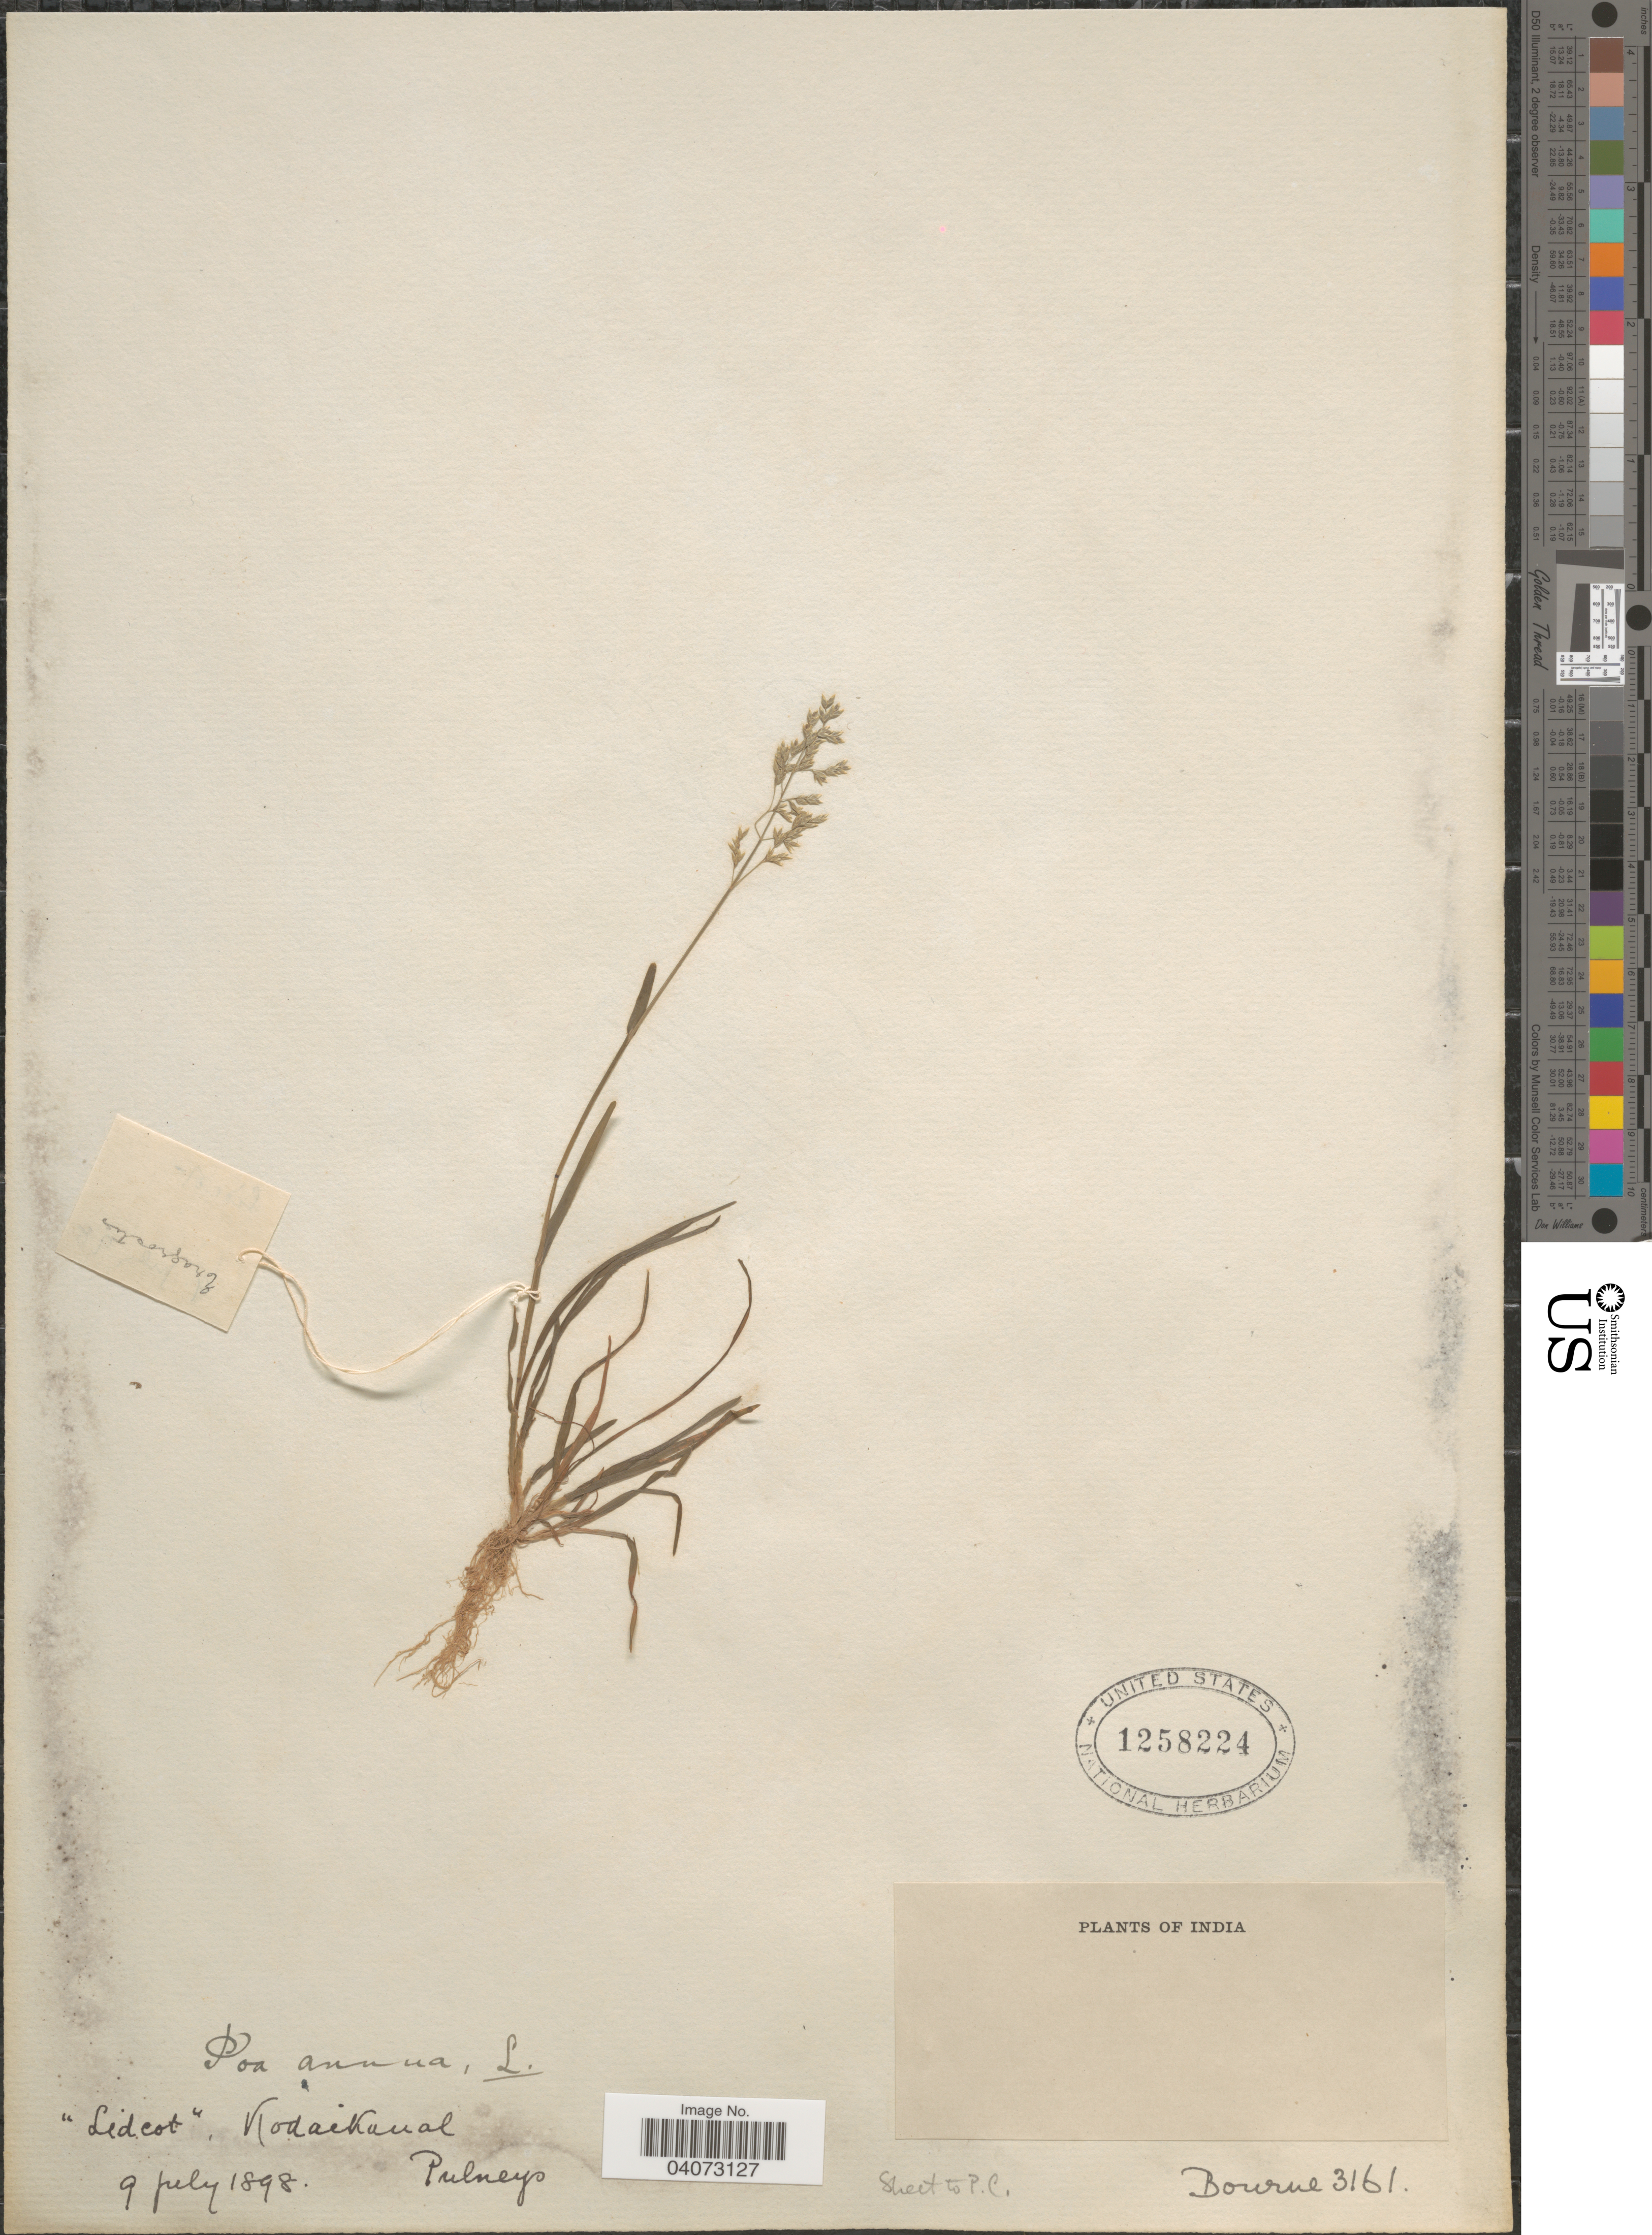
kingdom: Plantae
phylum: Tracheophyta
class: Liliopsida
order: Poales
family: Poaceae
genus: Poa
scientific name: Poa annua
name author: L.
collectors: Mrs. Bourne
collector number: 3161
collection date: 1898-07-09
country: India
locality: Lidcot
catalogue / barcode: US 1258224